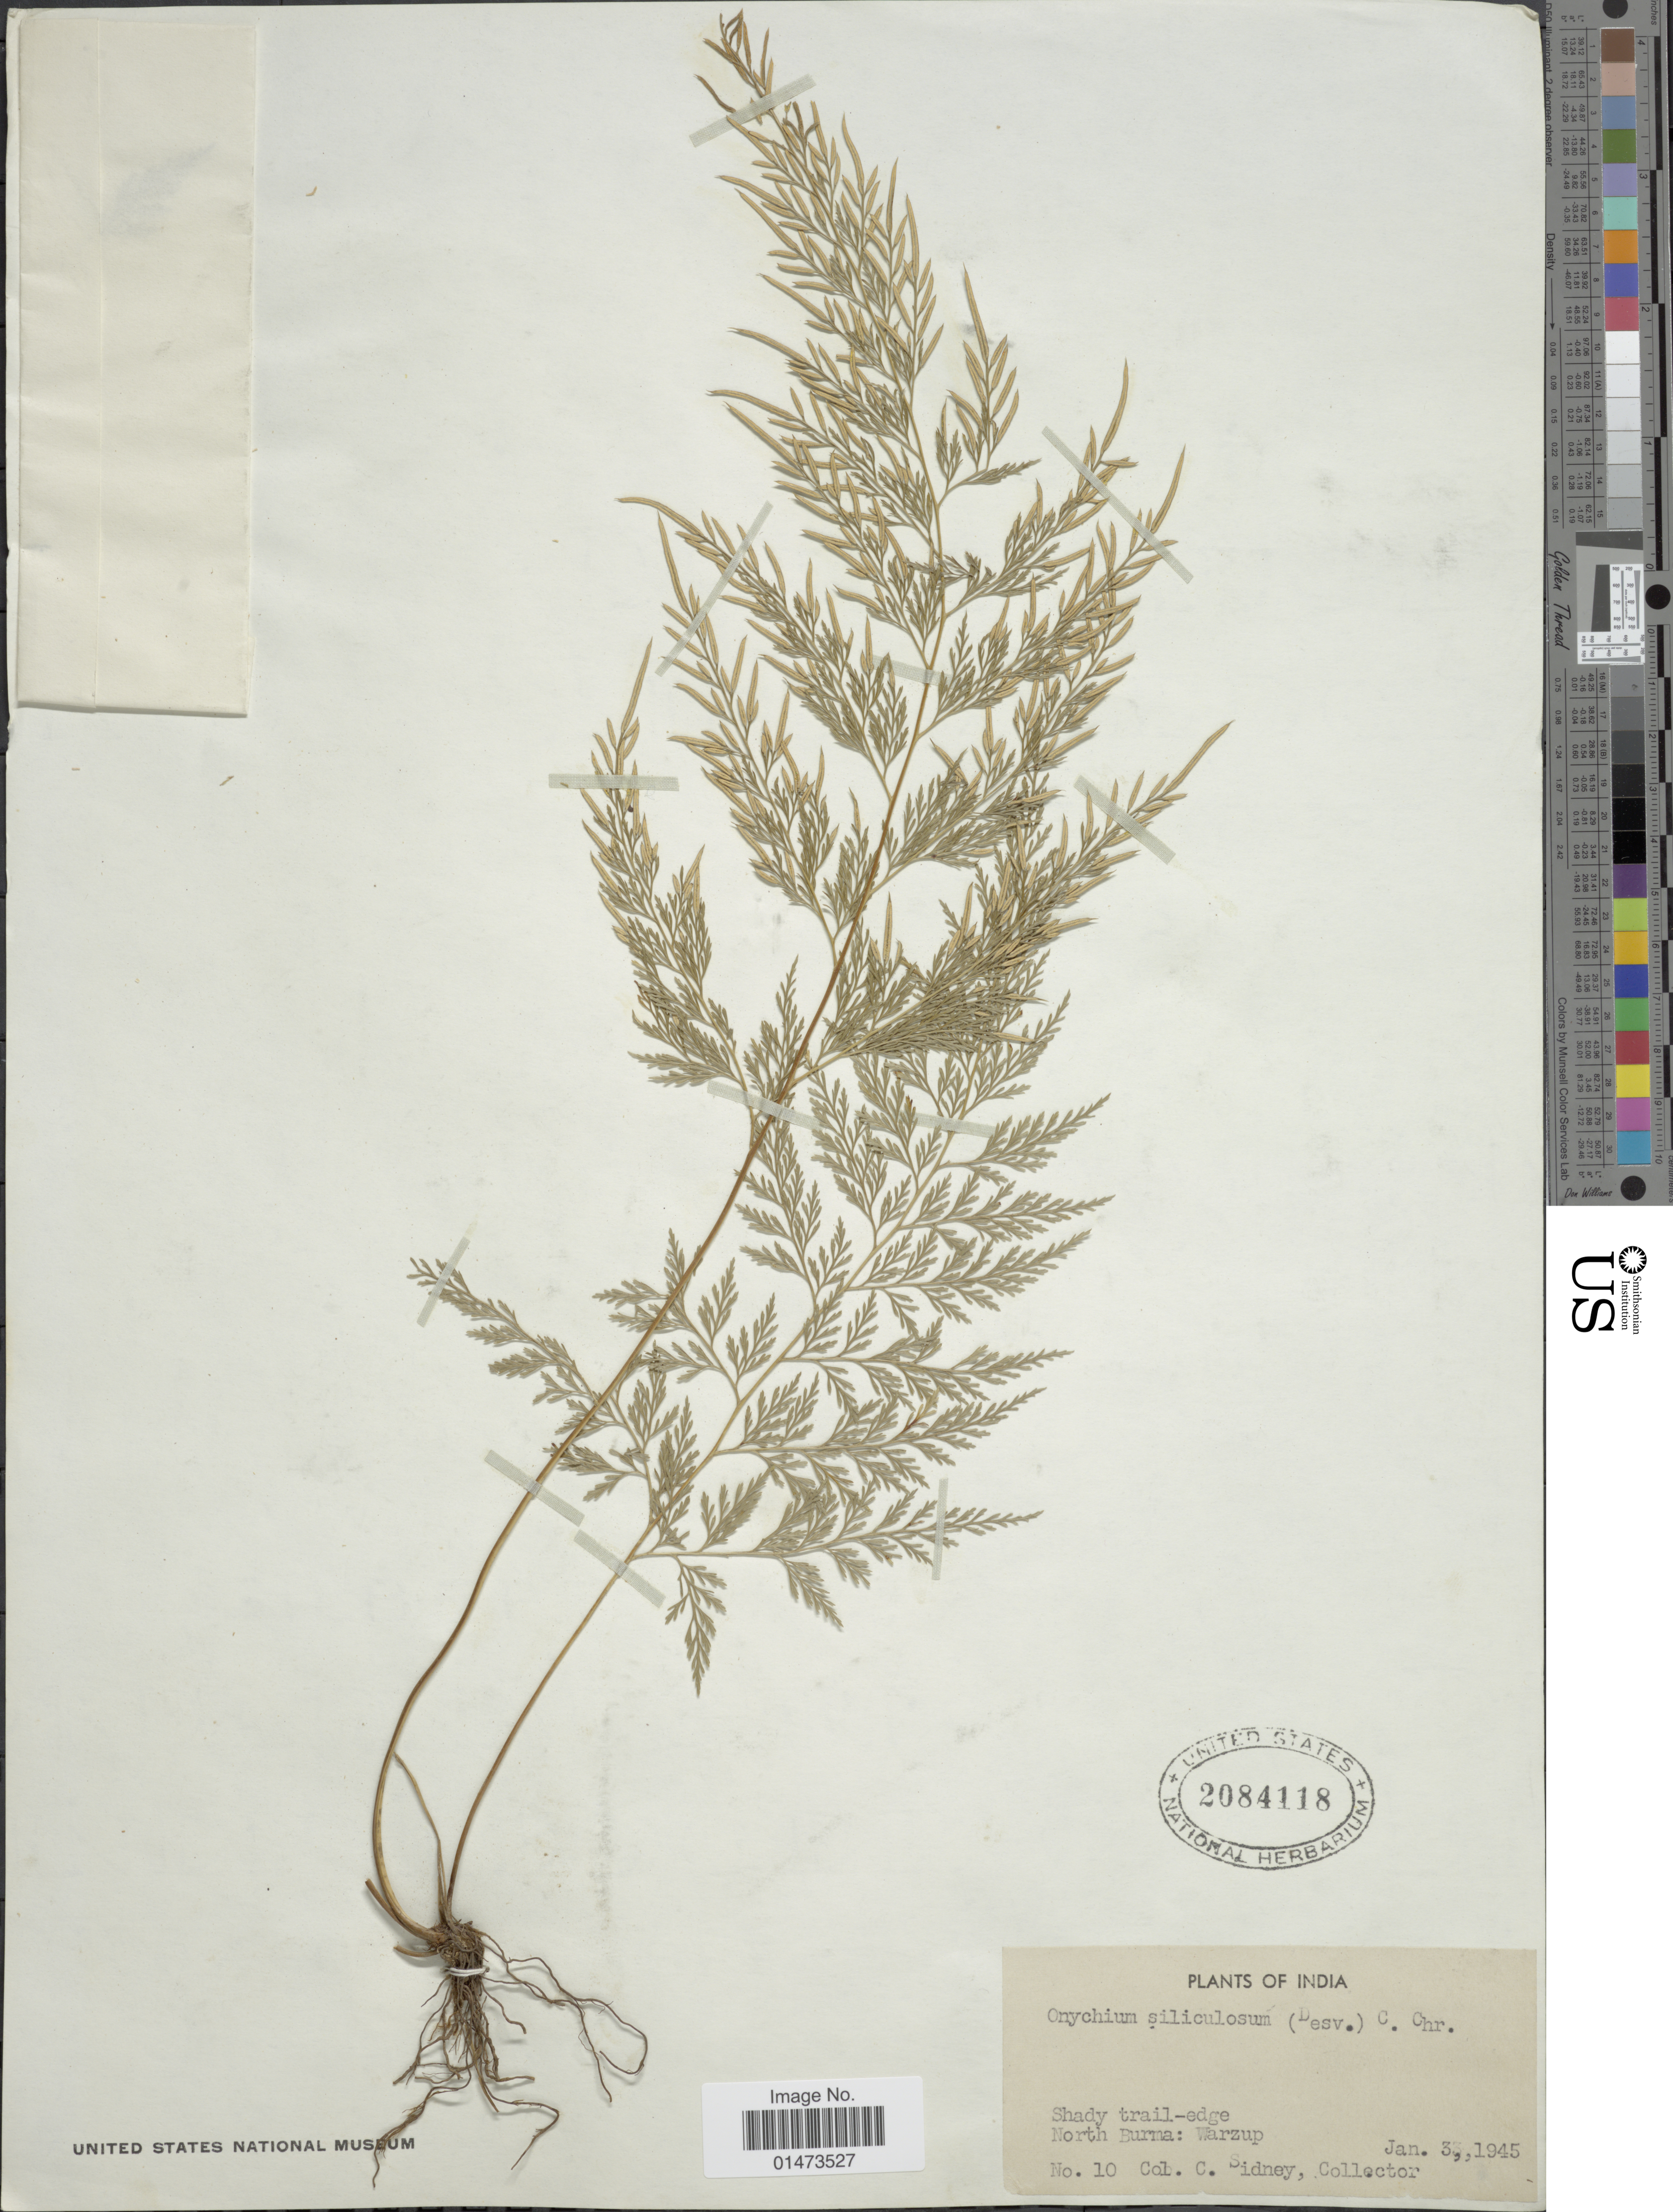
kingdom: Plantae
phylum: Tracheophyta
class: Polypodiopsida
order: Polypodiales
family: Pteridaceae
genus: Onychium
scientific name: Onychium siliculosum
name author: (Desv.) C. Chr.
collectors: C. Sidney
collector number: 10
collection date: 1945-01-03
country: Myanmar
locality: North Burma: Warzup, shady trail-slope.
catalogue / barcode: US 2084118